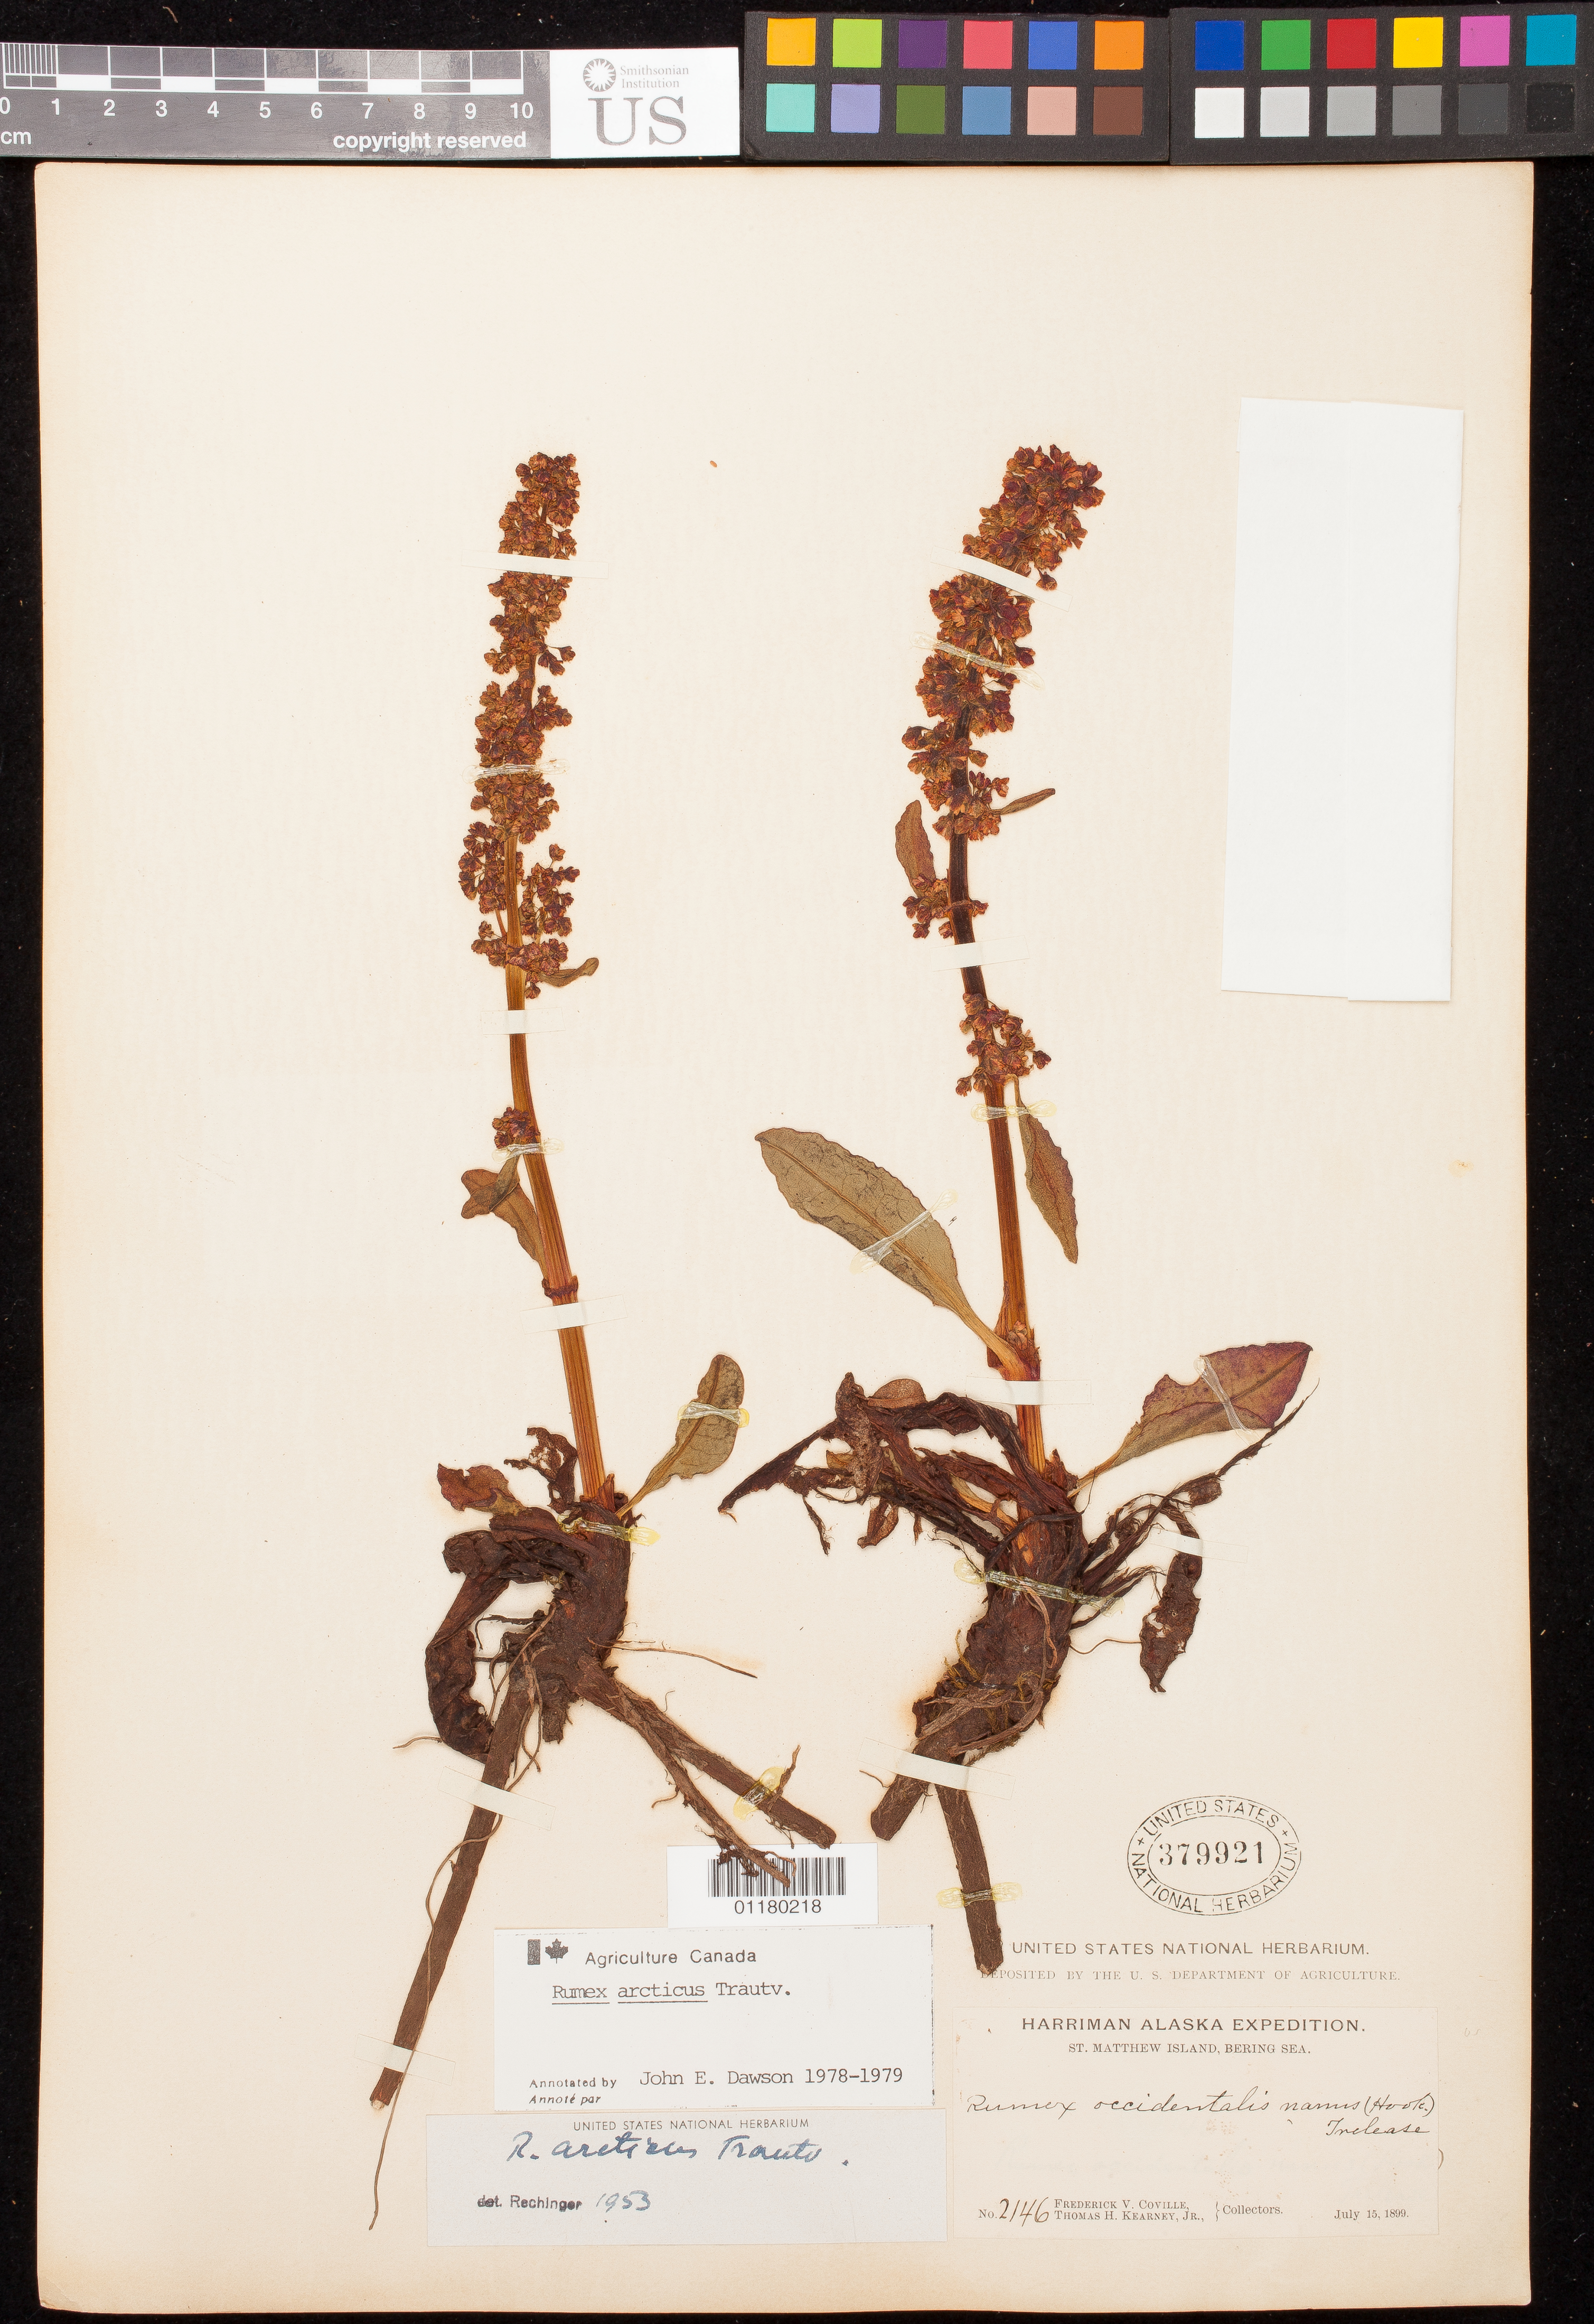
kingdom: Plantae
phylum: Tracheophyta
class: Magnoliopsida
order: Caryophyllales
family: Polygonaceae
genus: Rumex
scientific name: Rumex arcticus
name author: Trautv.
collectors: F. V. Coville & T. H. Kearney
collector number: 2146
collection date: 1899-07-15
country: United States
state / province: Alaska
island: St. Matthew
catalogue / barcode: US 379921